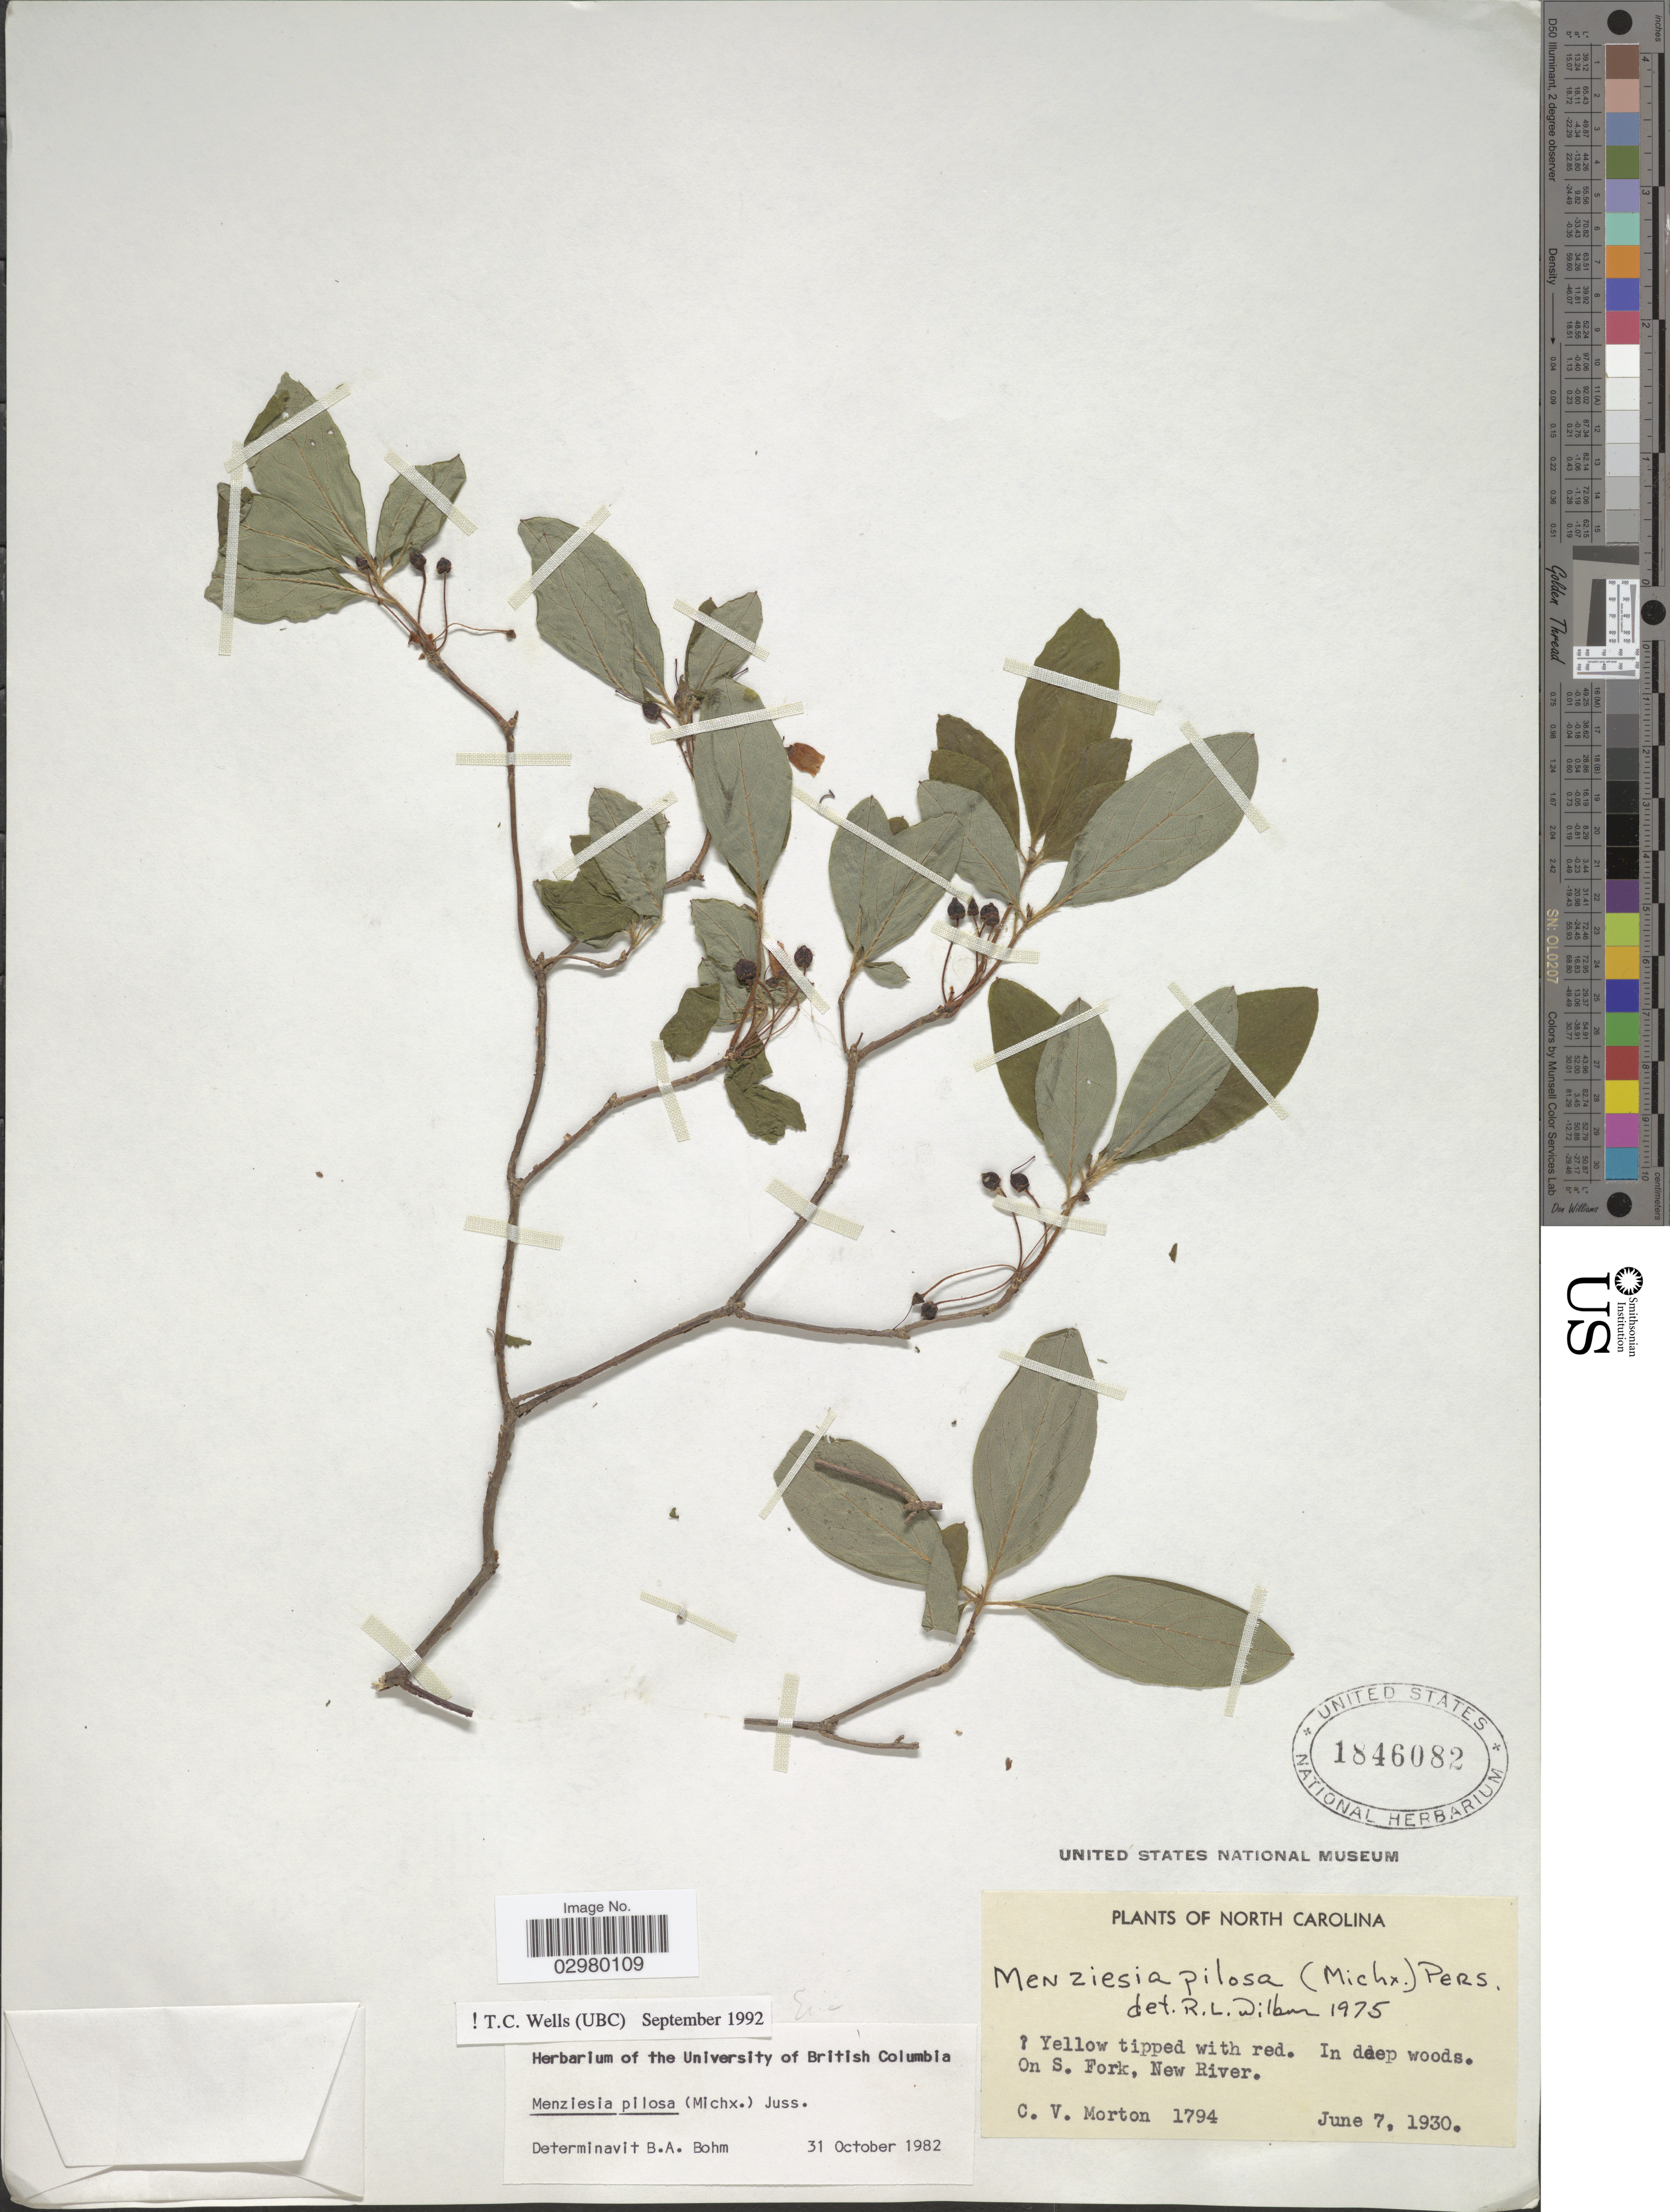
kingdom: Plantae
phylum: Tracheophyta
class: Magnoliopsida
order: Ericales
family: Ericaceae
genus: Menziesia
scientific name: Menziesia pilosa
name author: (Michx.) Juss.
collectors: C. V. Morton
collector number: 1794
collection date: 1930-06-07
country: United States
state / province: North Carolina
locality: On S. Fork, New River.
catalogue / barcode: US 1846082